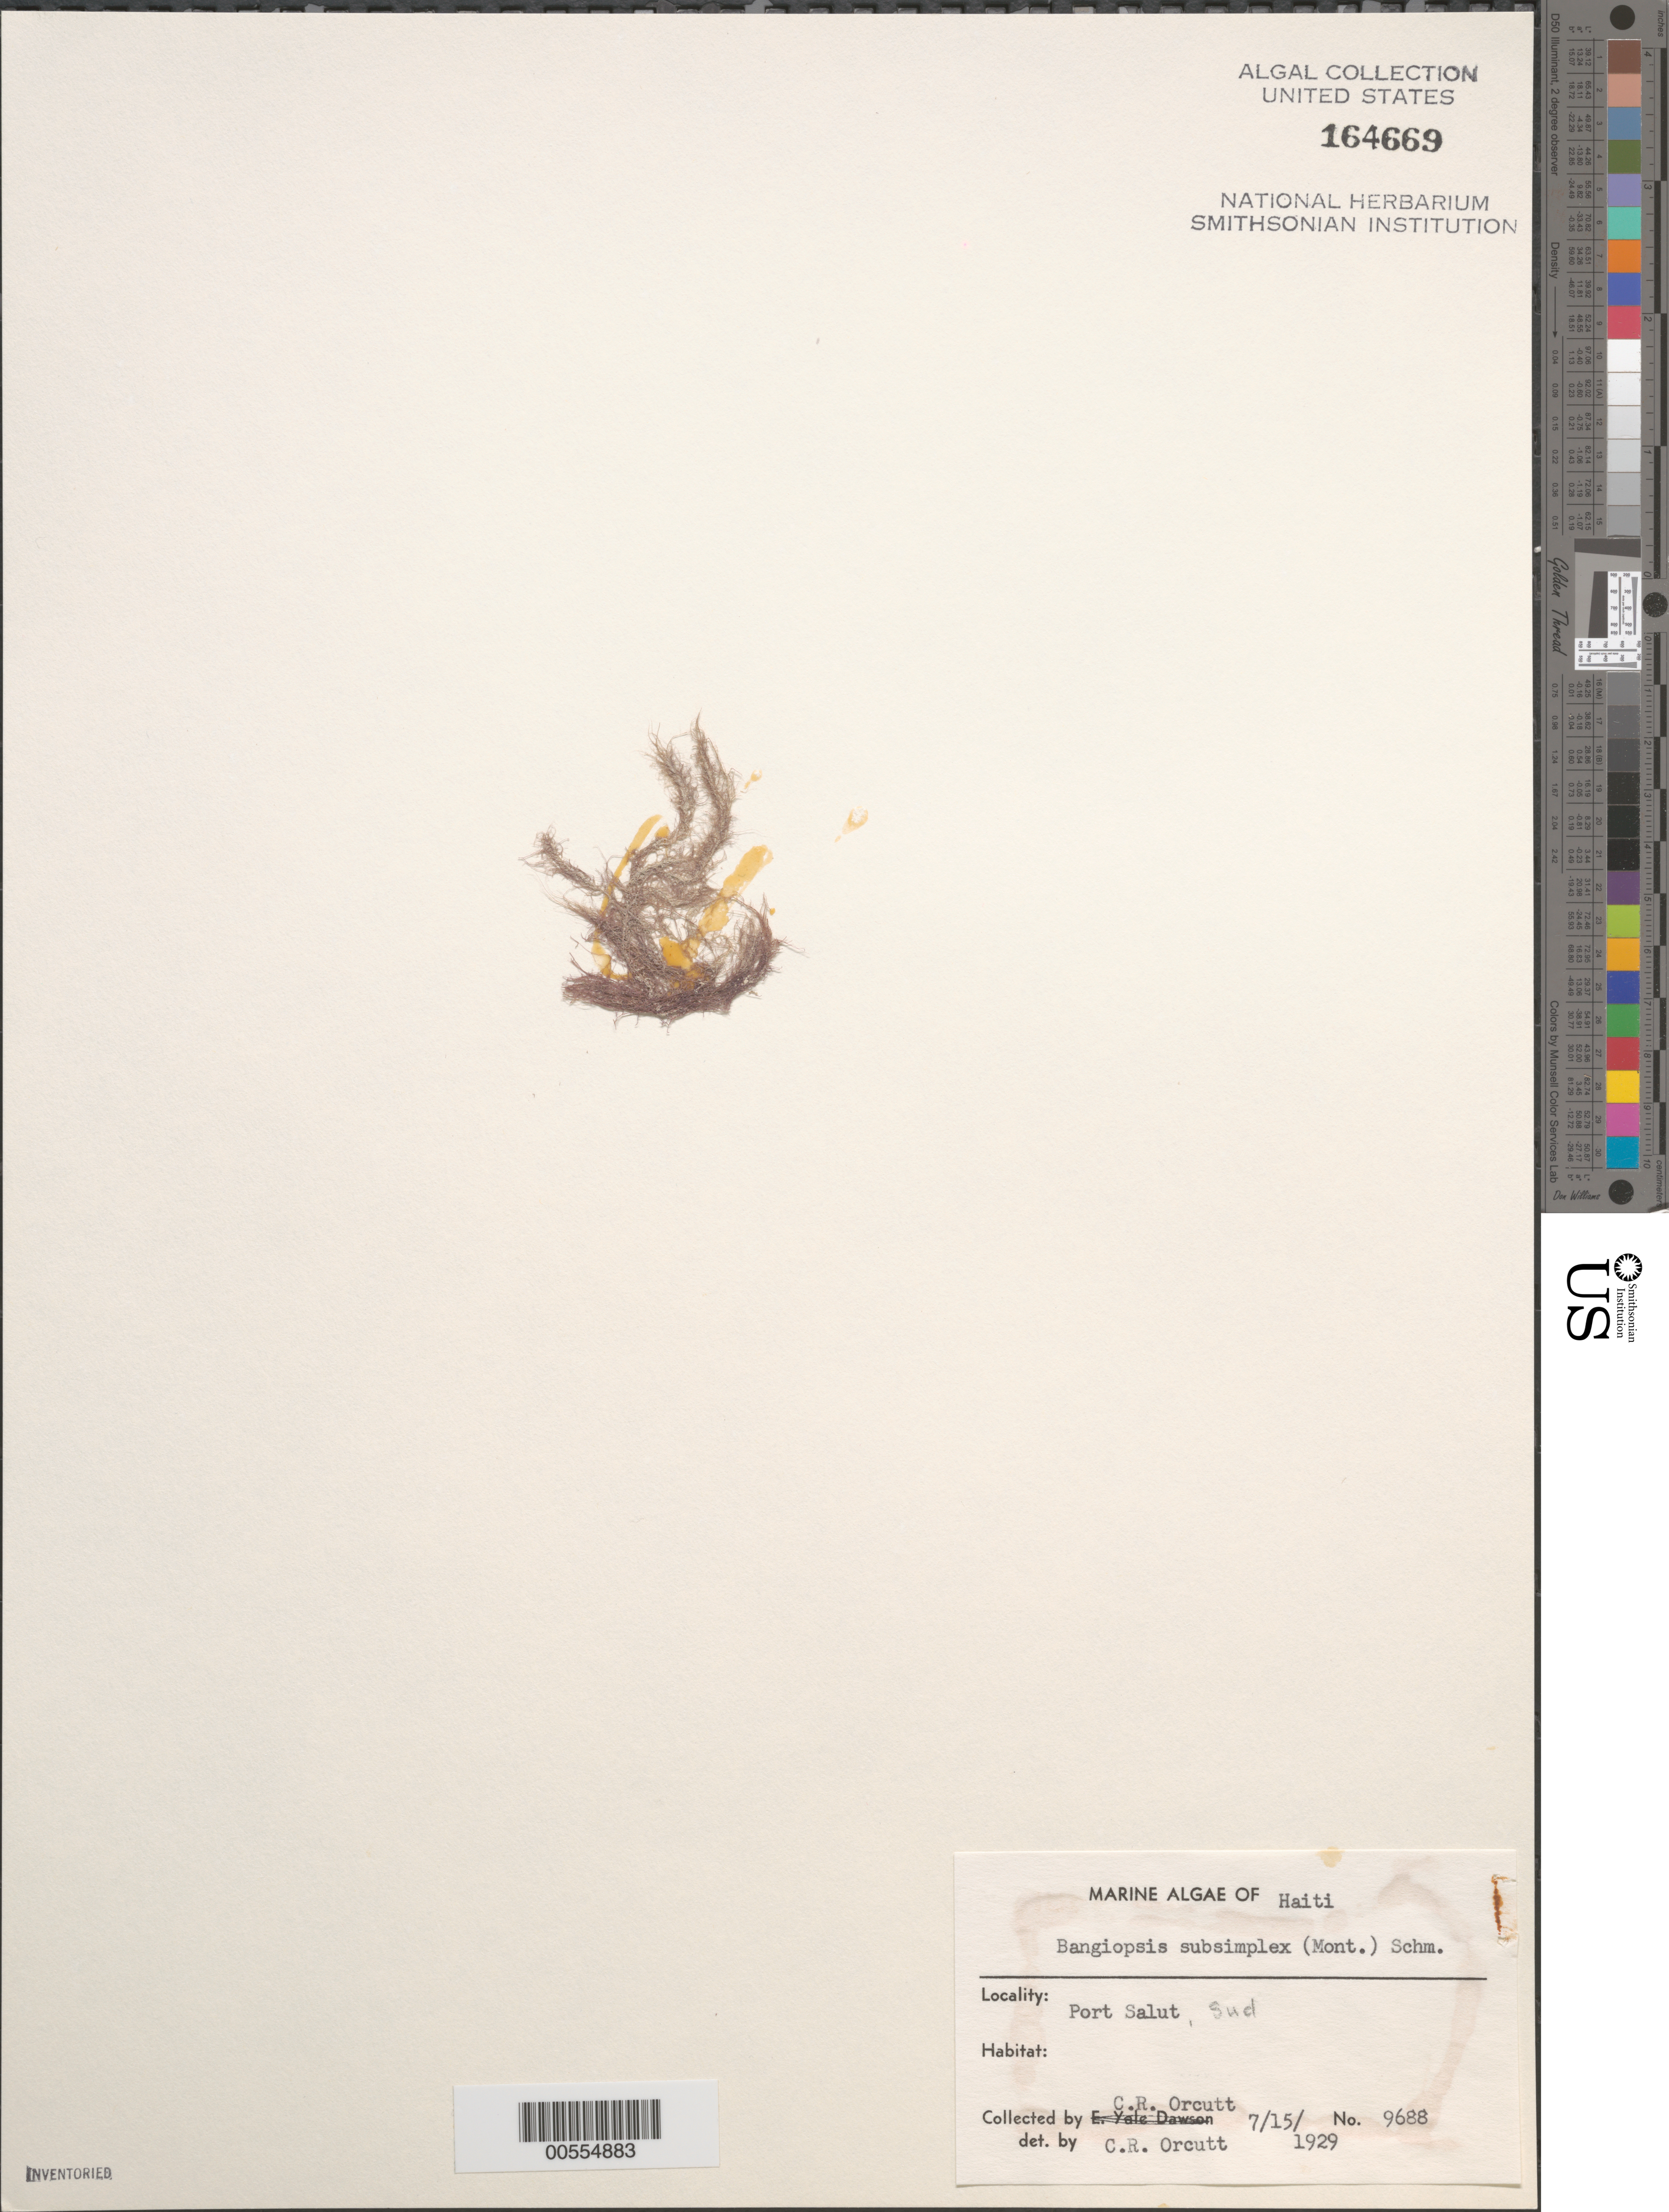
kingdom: Plantae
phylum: Rhodophyta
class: Stylonematophyceae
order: Stylonematales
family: Stylonemataceae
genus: Bangiopsis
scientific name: Bangiopsis subsimplex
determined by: Orcutt, C. R.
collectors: C. R. Orcutt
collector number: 9688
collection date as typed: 15 Jul 1929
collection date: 1929-07-15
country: Haiti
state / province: Sud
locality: Port Salut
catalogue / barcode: US 164669